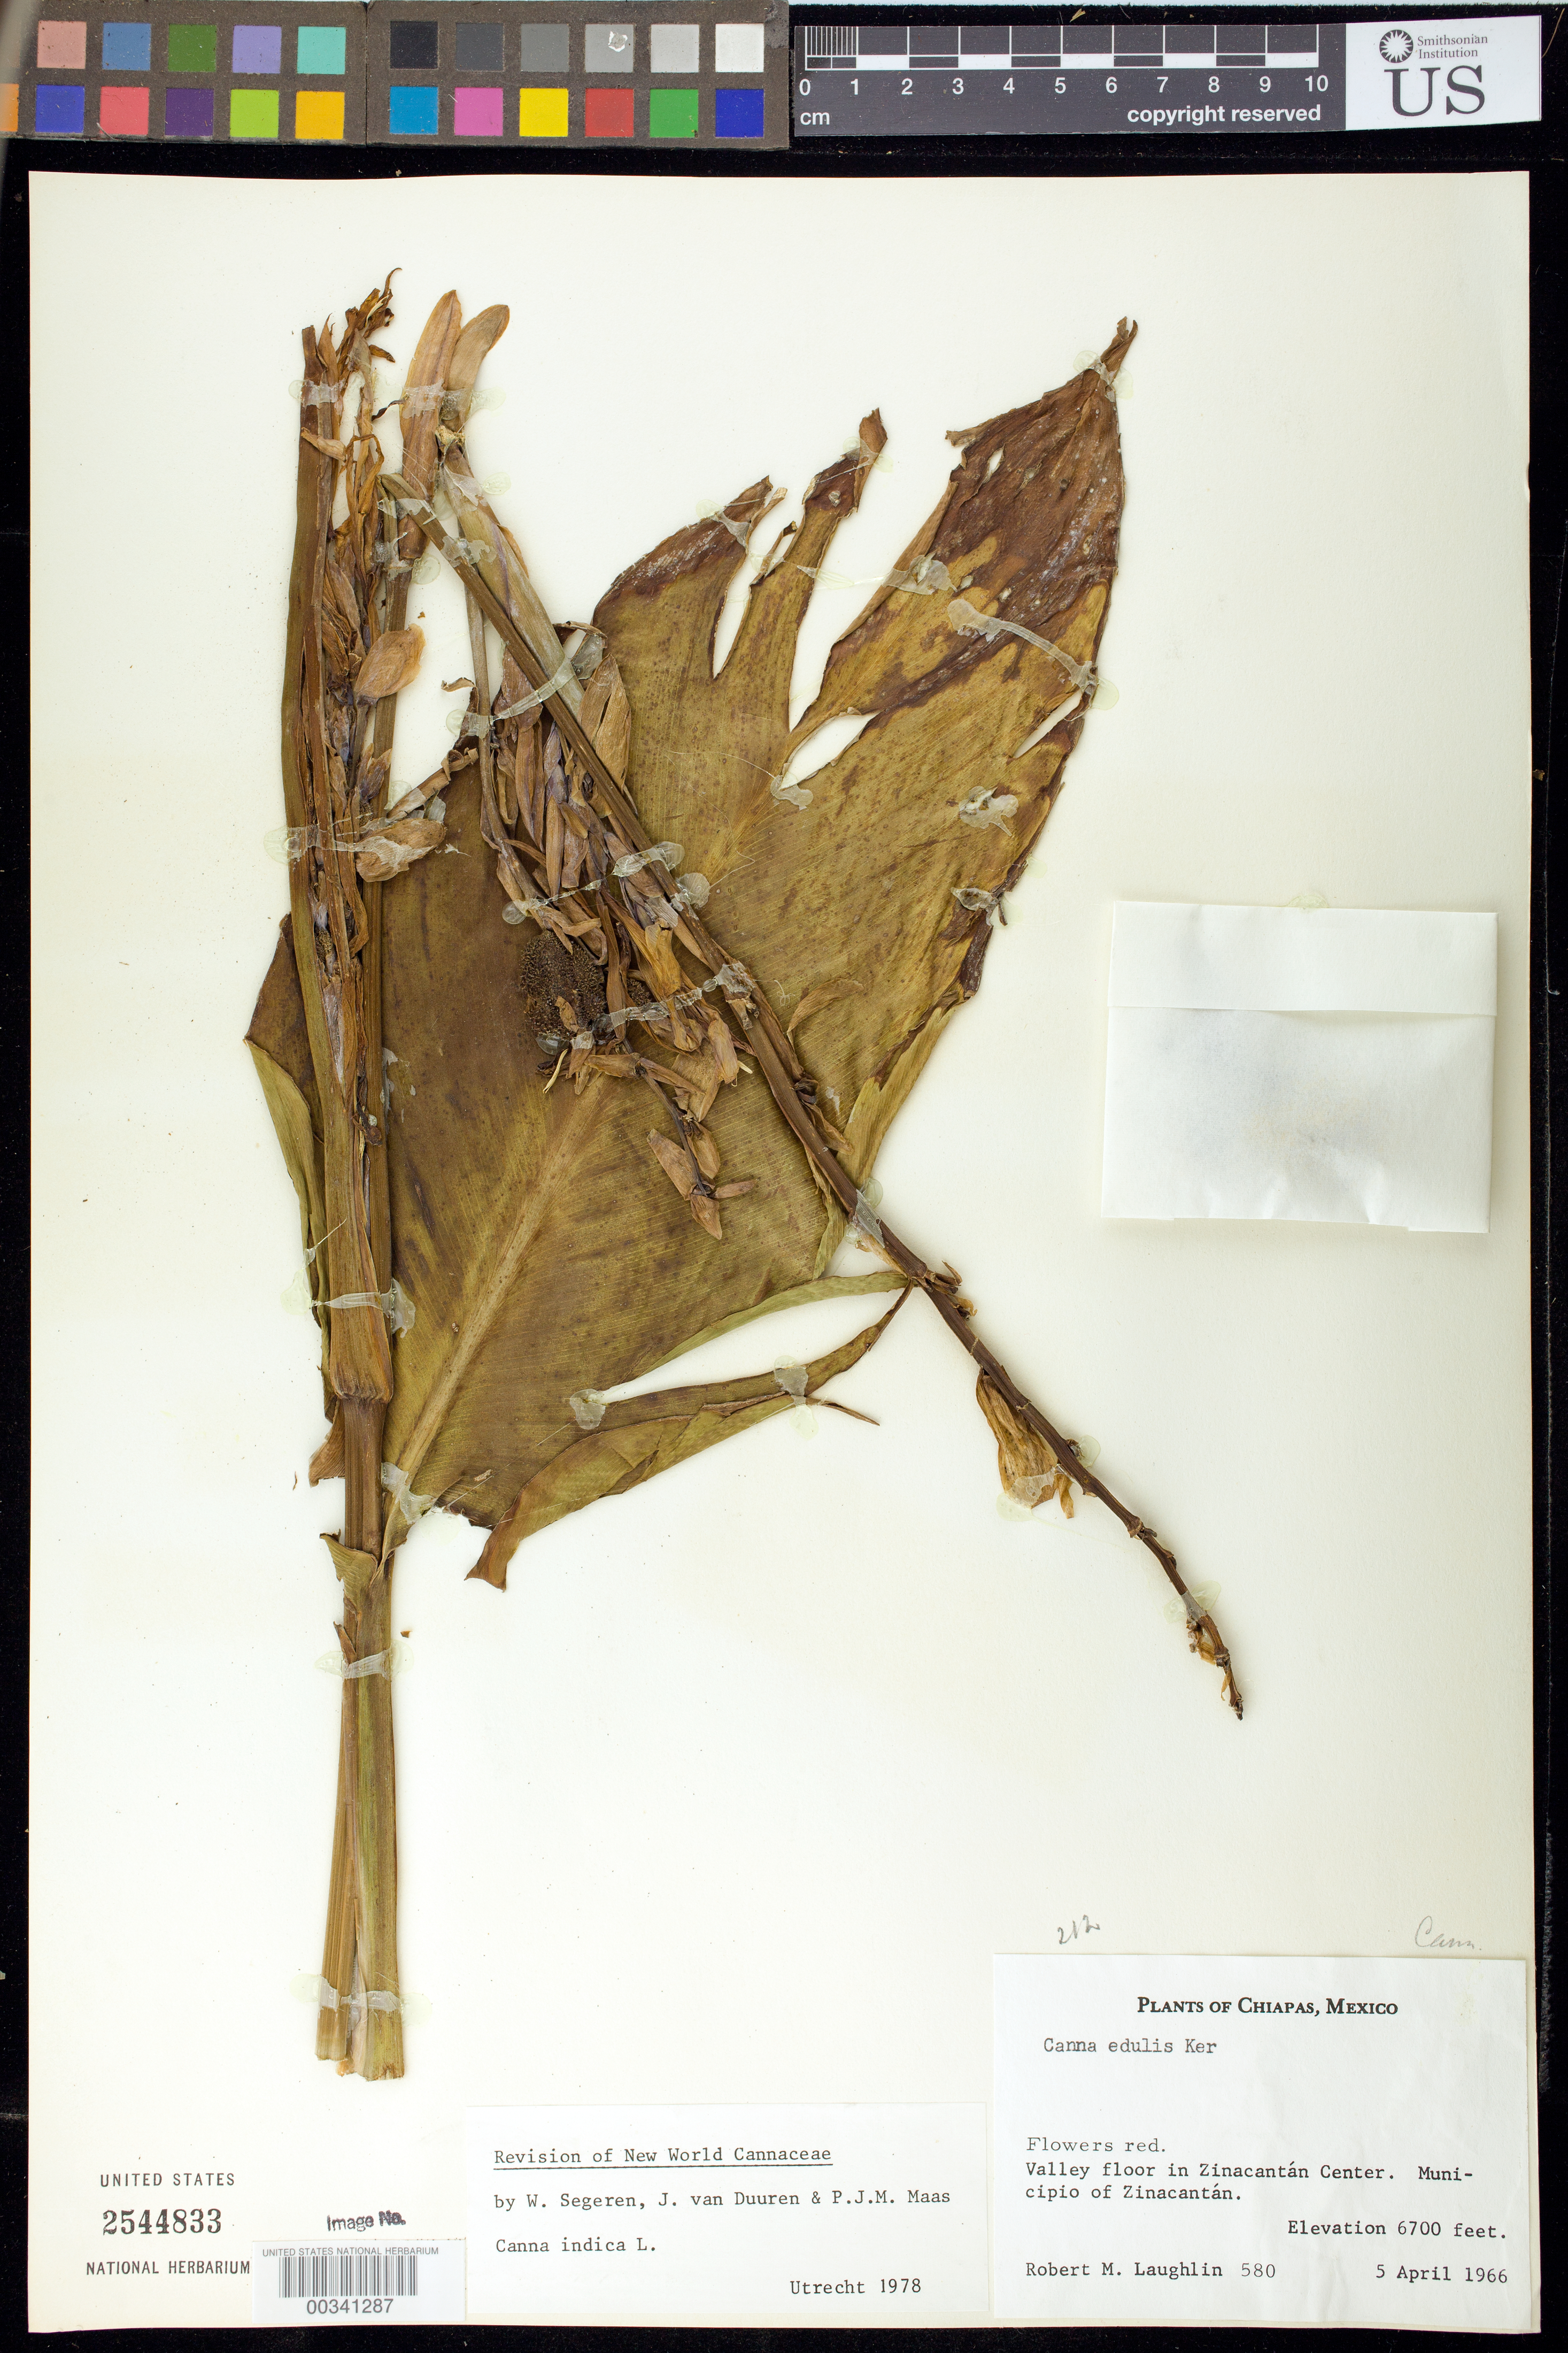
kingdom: Plantae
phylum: Tracheophyta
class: Liliopsida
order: Zingiberales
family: Cannaceae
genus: Canna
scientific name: Canna indica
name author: L.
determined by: Segeren, W.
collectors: R. M. Laughlin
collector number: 580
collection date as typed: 05 Apr 1966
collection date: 1966-04-05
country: Mexico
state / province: Chiapas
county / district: Zinacantán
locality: Valley floor in Zinacantan center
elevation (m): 2042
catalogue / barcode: US 2544833